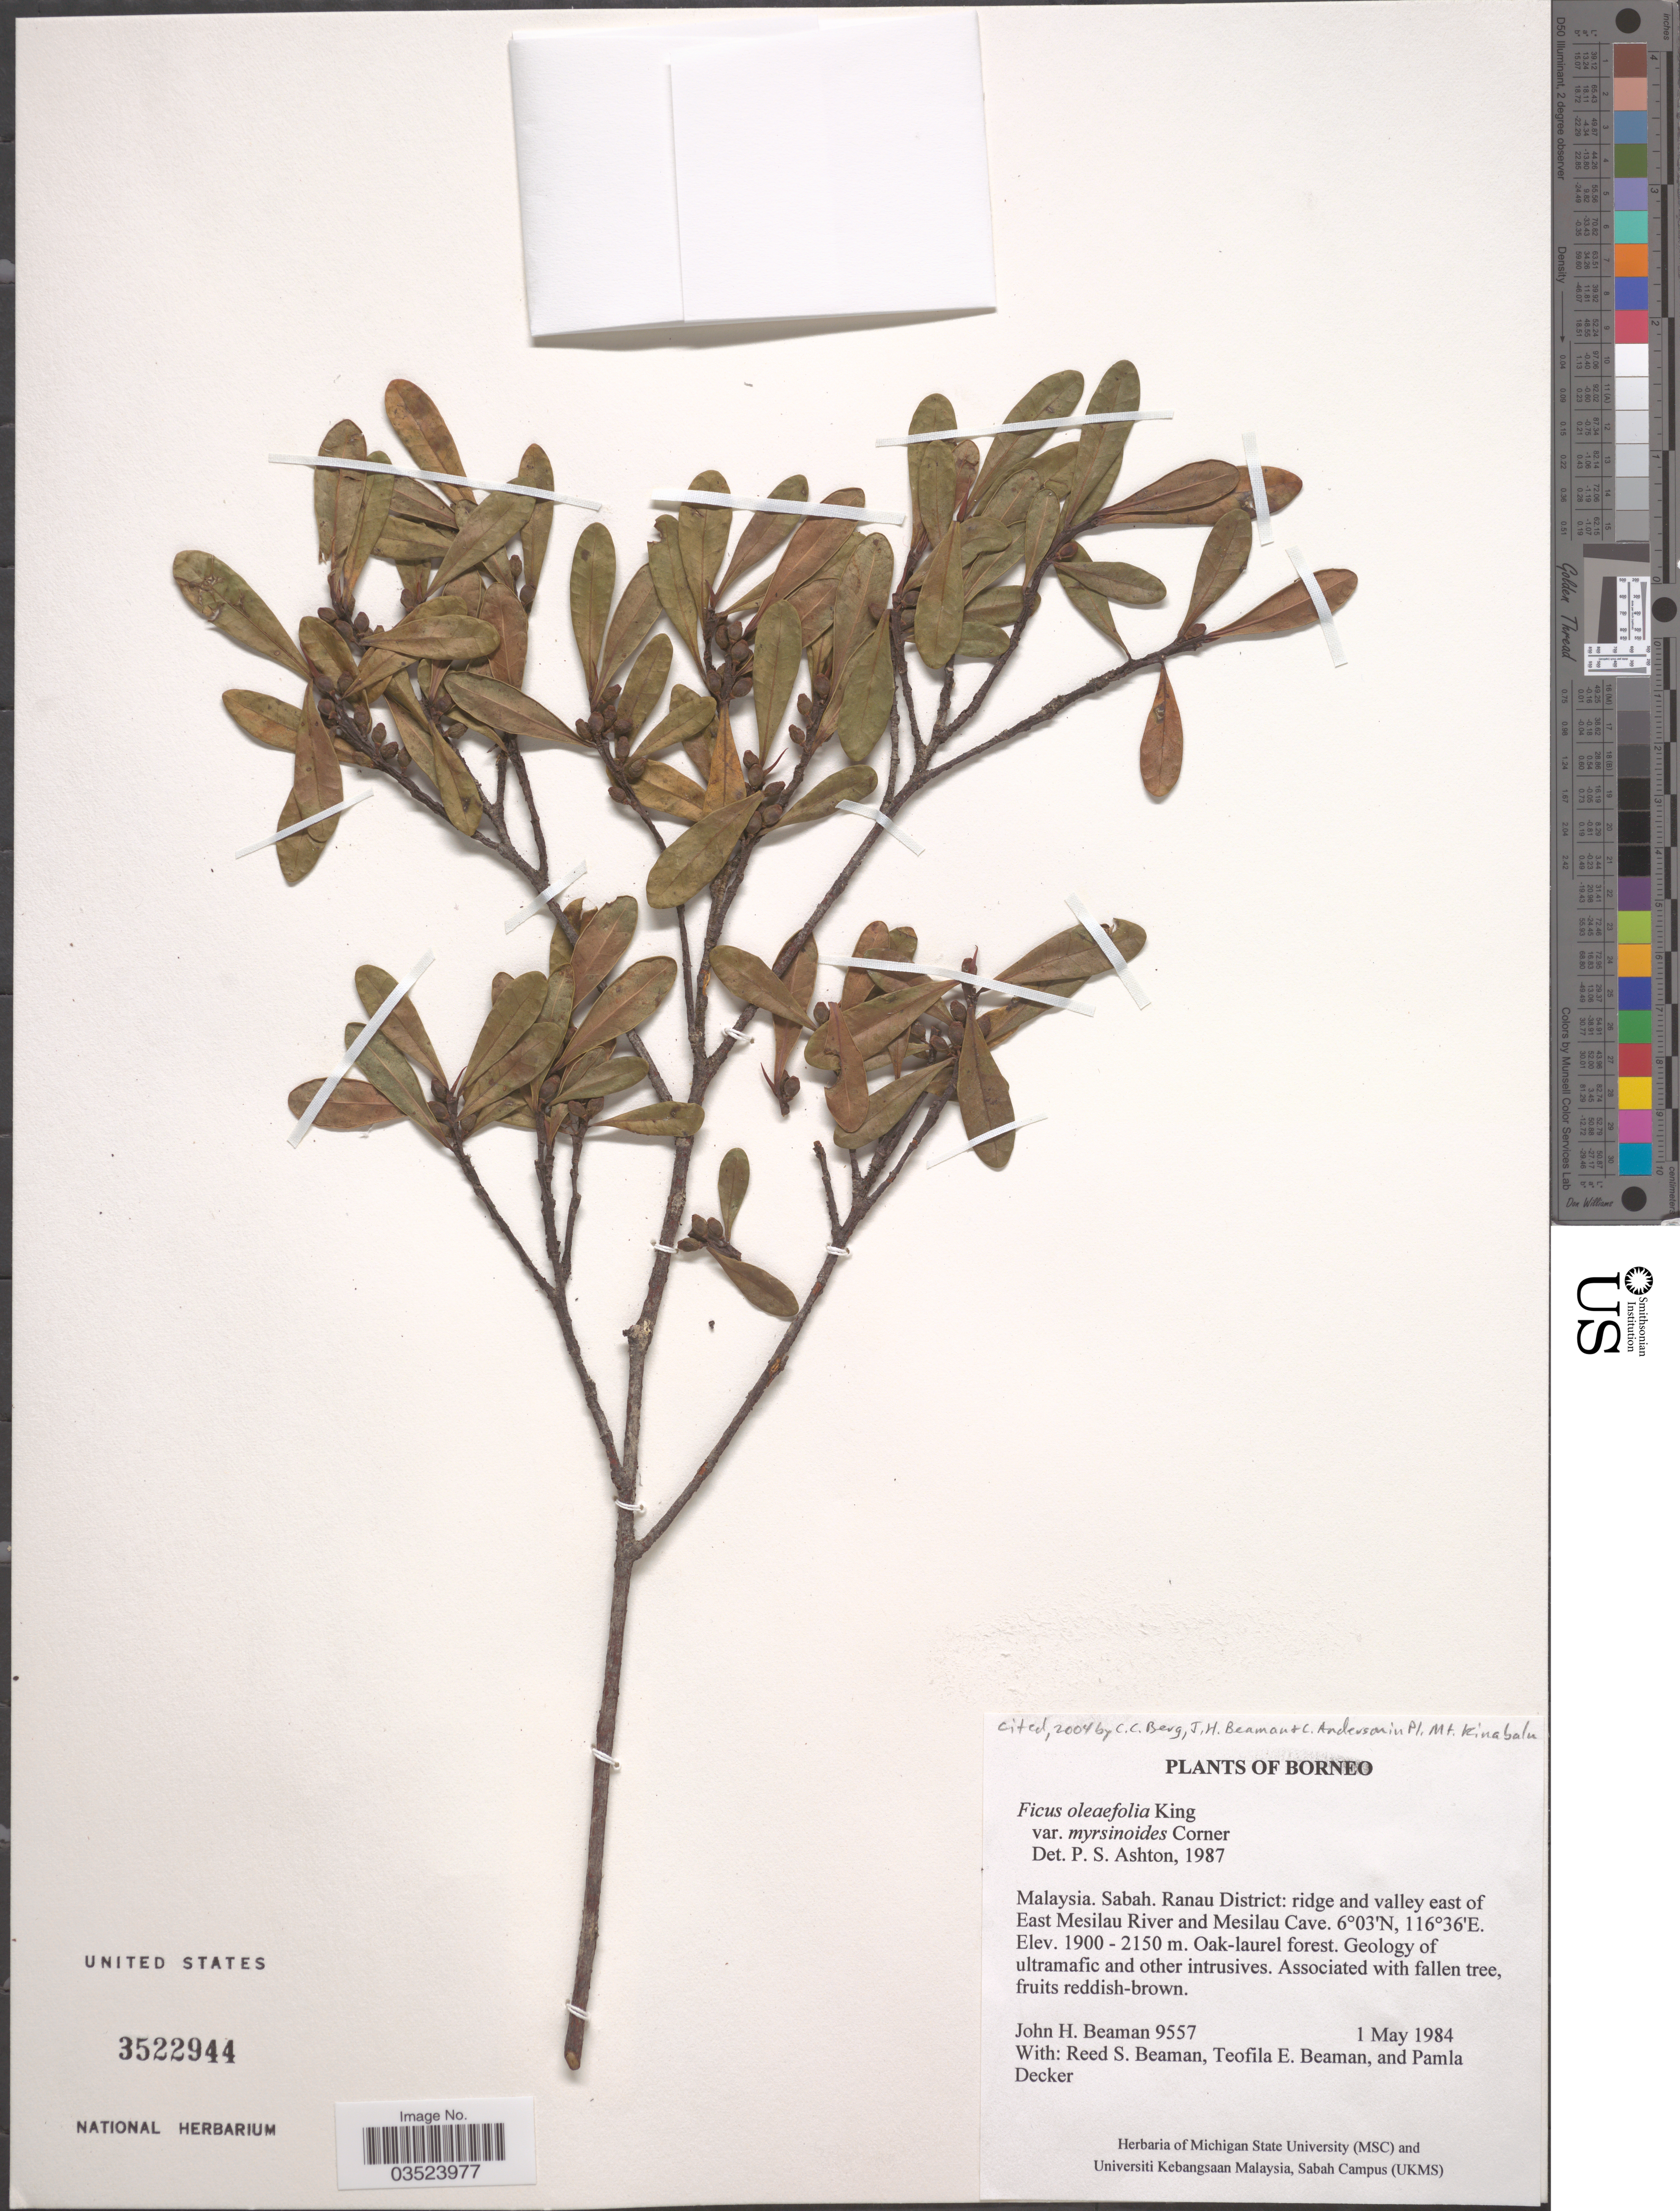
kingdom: Plantae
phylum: Tracheophyta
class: Magnoliopsida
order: Rosales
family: Moraceae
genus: Ficus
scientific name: Ficus oleifolia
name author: King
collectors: J. H. Beaman, R. S. Beaman, T. E. Beaman & P. Decker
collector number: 9557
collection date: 1984-05-01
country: Malaysia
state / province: Sabah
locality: Borneo. Ranau District: ridge and valley east of East Mesilau River and Mesilau Cave.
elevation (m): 1900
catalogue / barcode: US 3522944